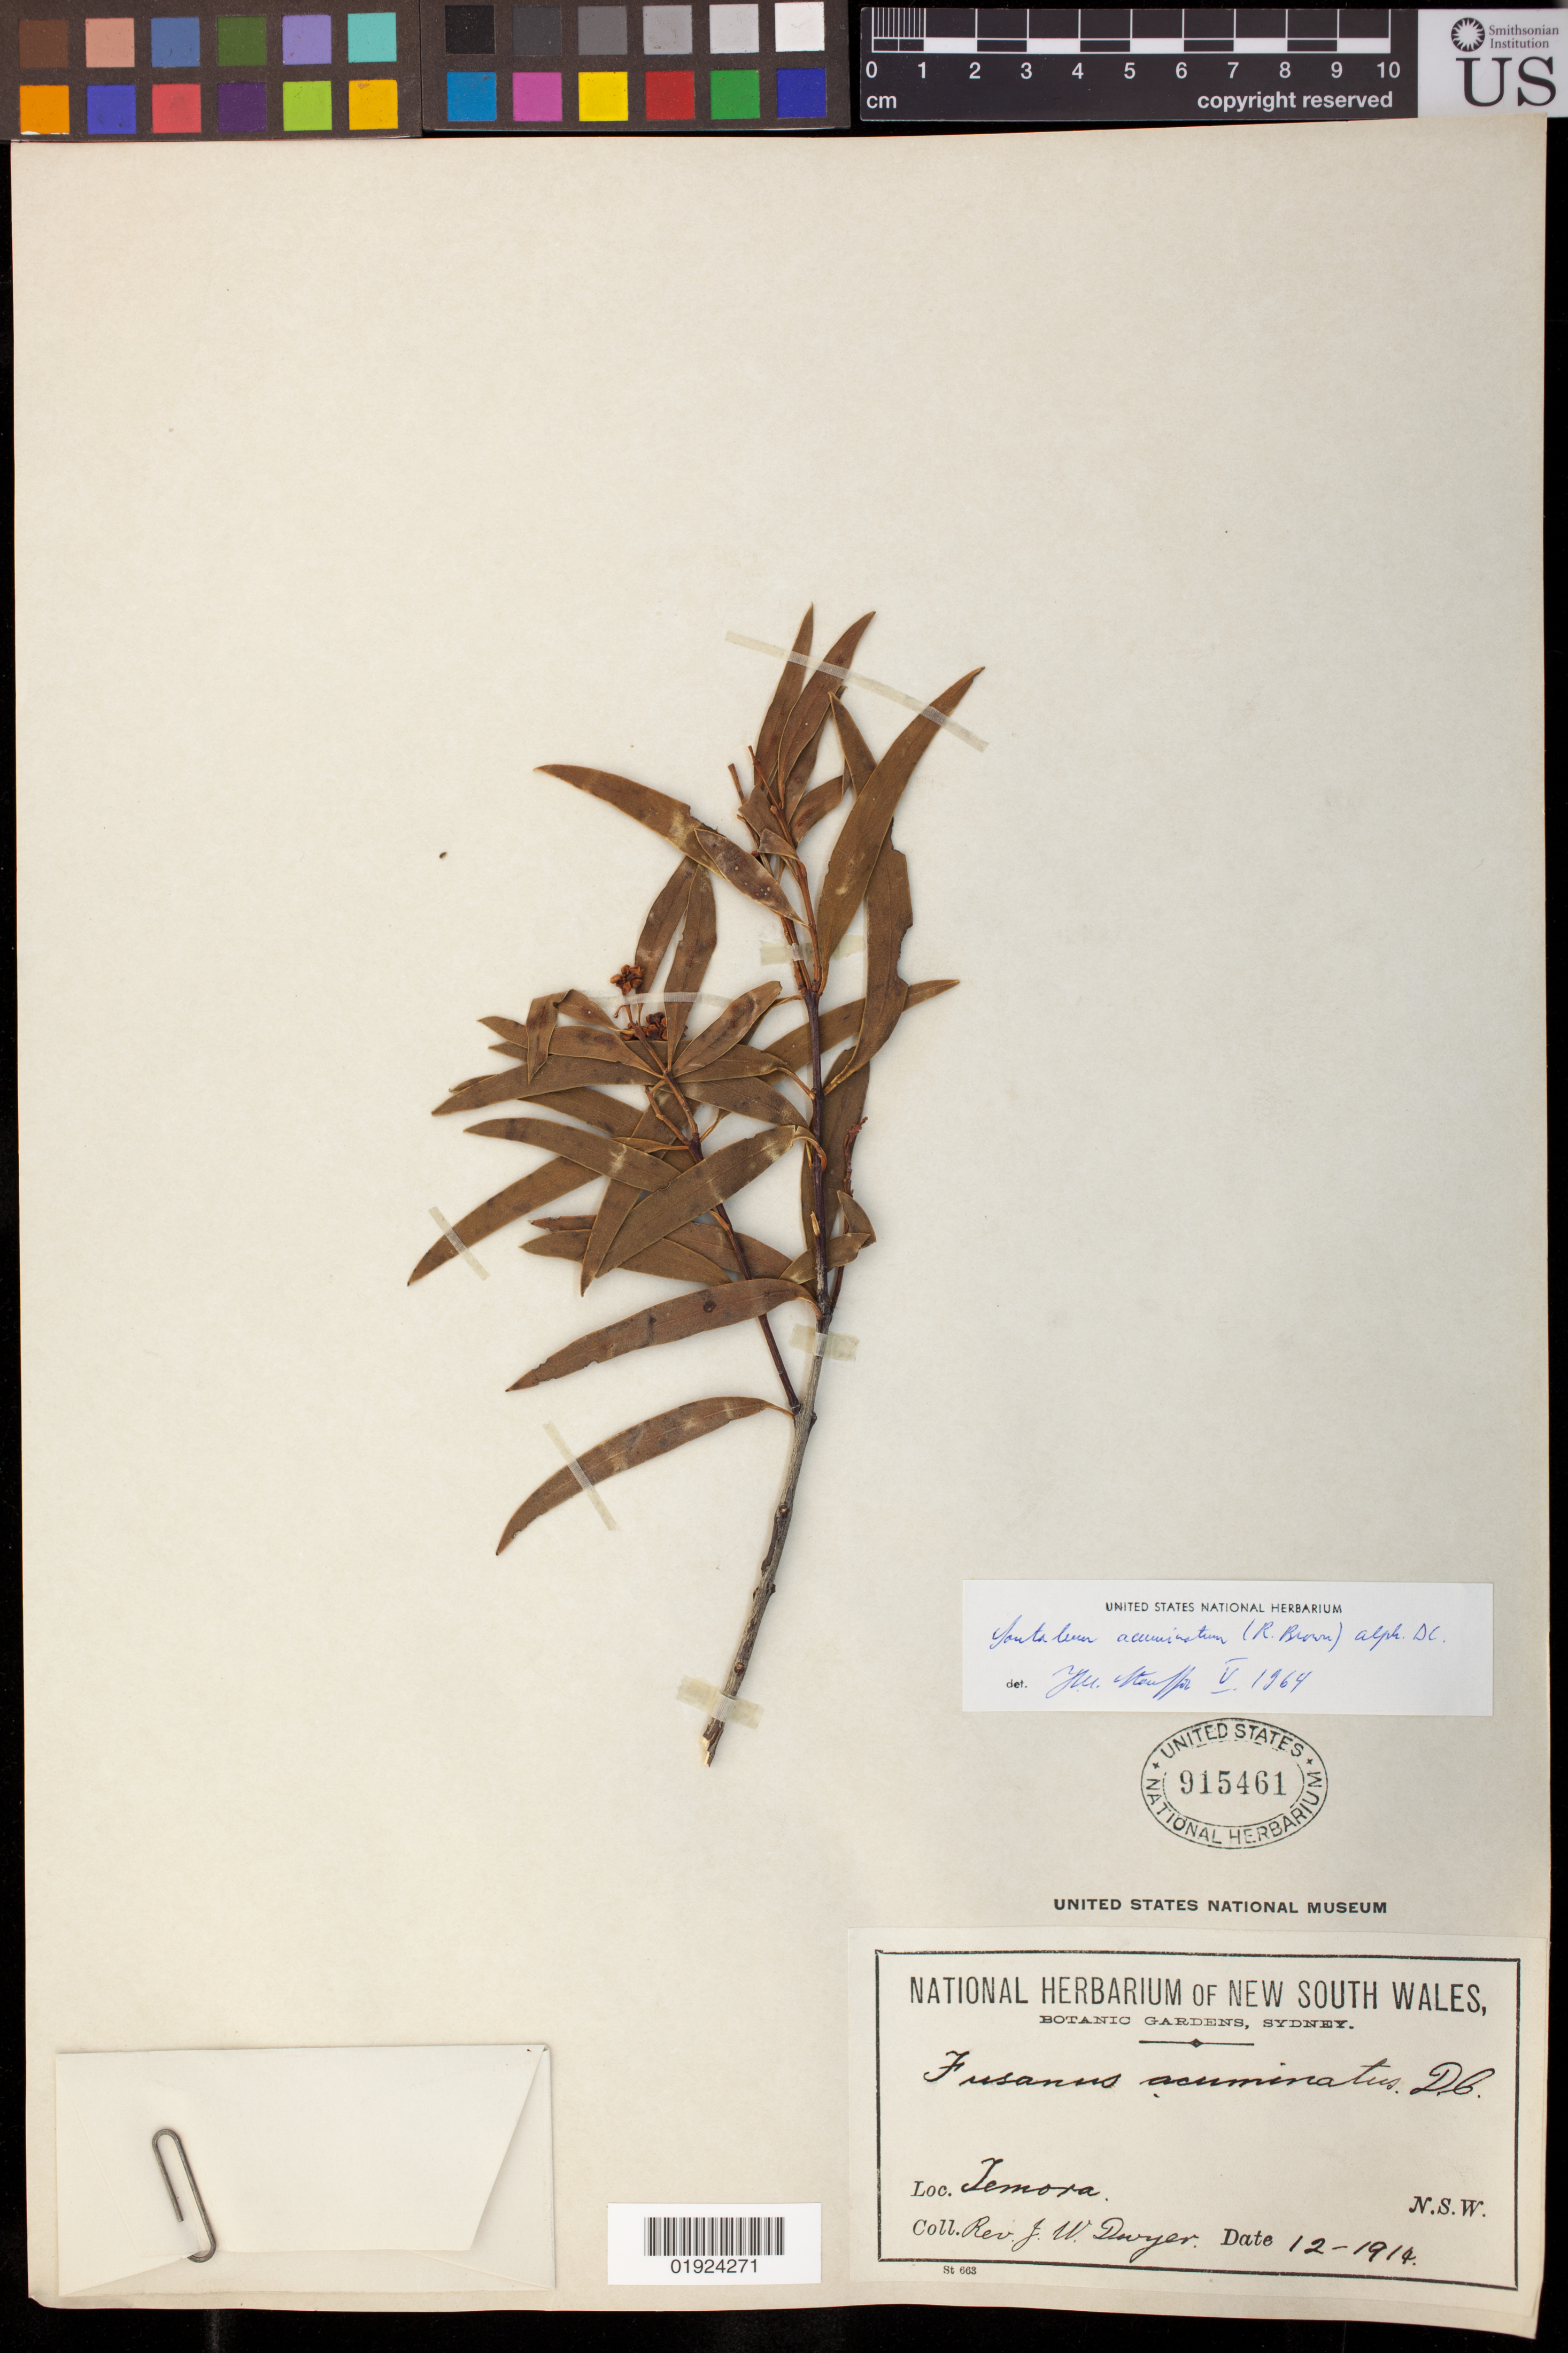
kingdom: Plantae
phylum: Tracheophyta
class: Magnoliopsida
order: Santalales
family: Santalaceae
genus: Santalum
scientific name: Santalum acuminatum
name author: (R. Br.) A. DC.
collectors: J. Dwyer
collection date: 1914-12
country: Australia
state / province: New South Wales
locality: Temora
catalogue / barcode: US 915461